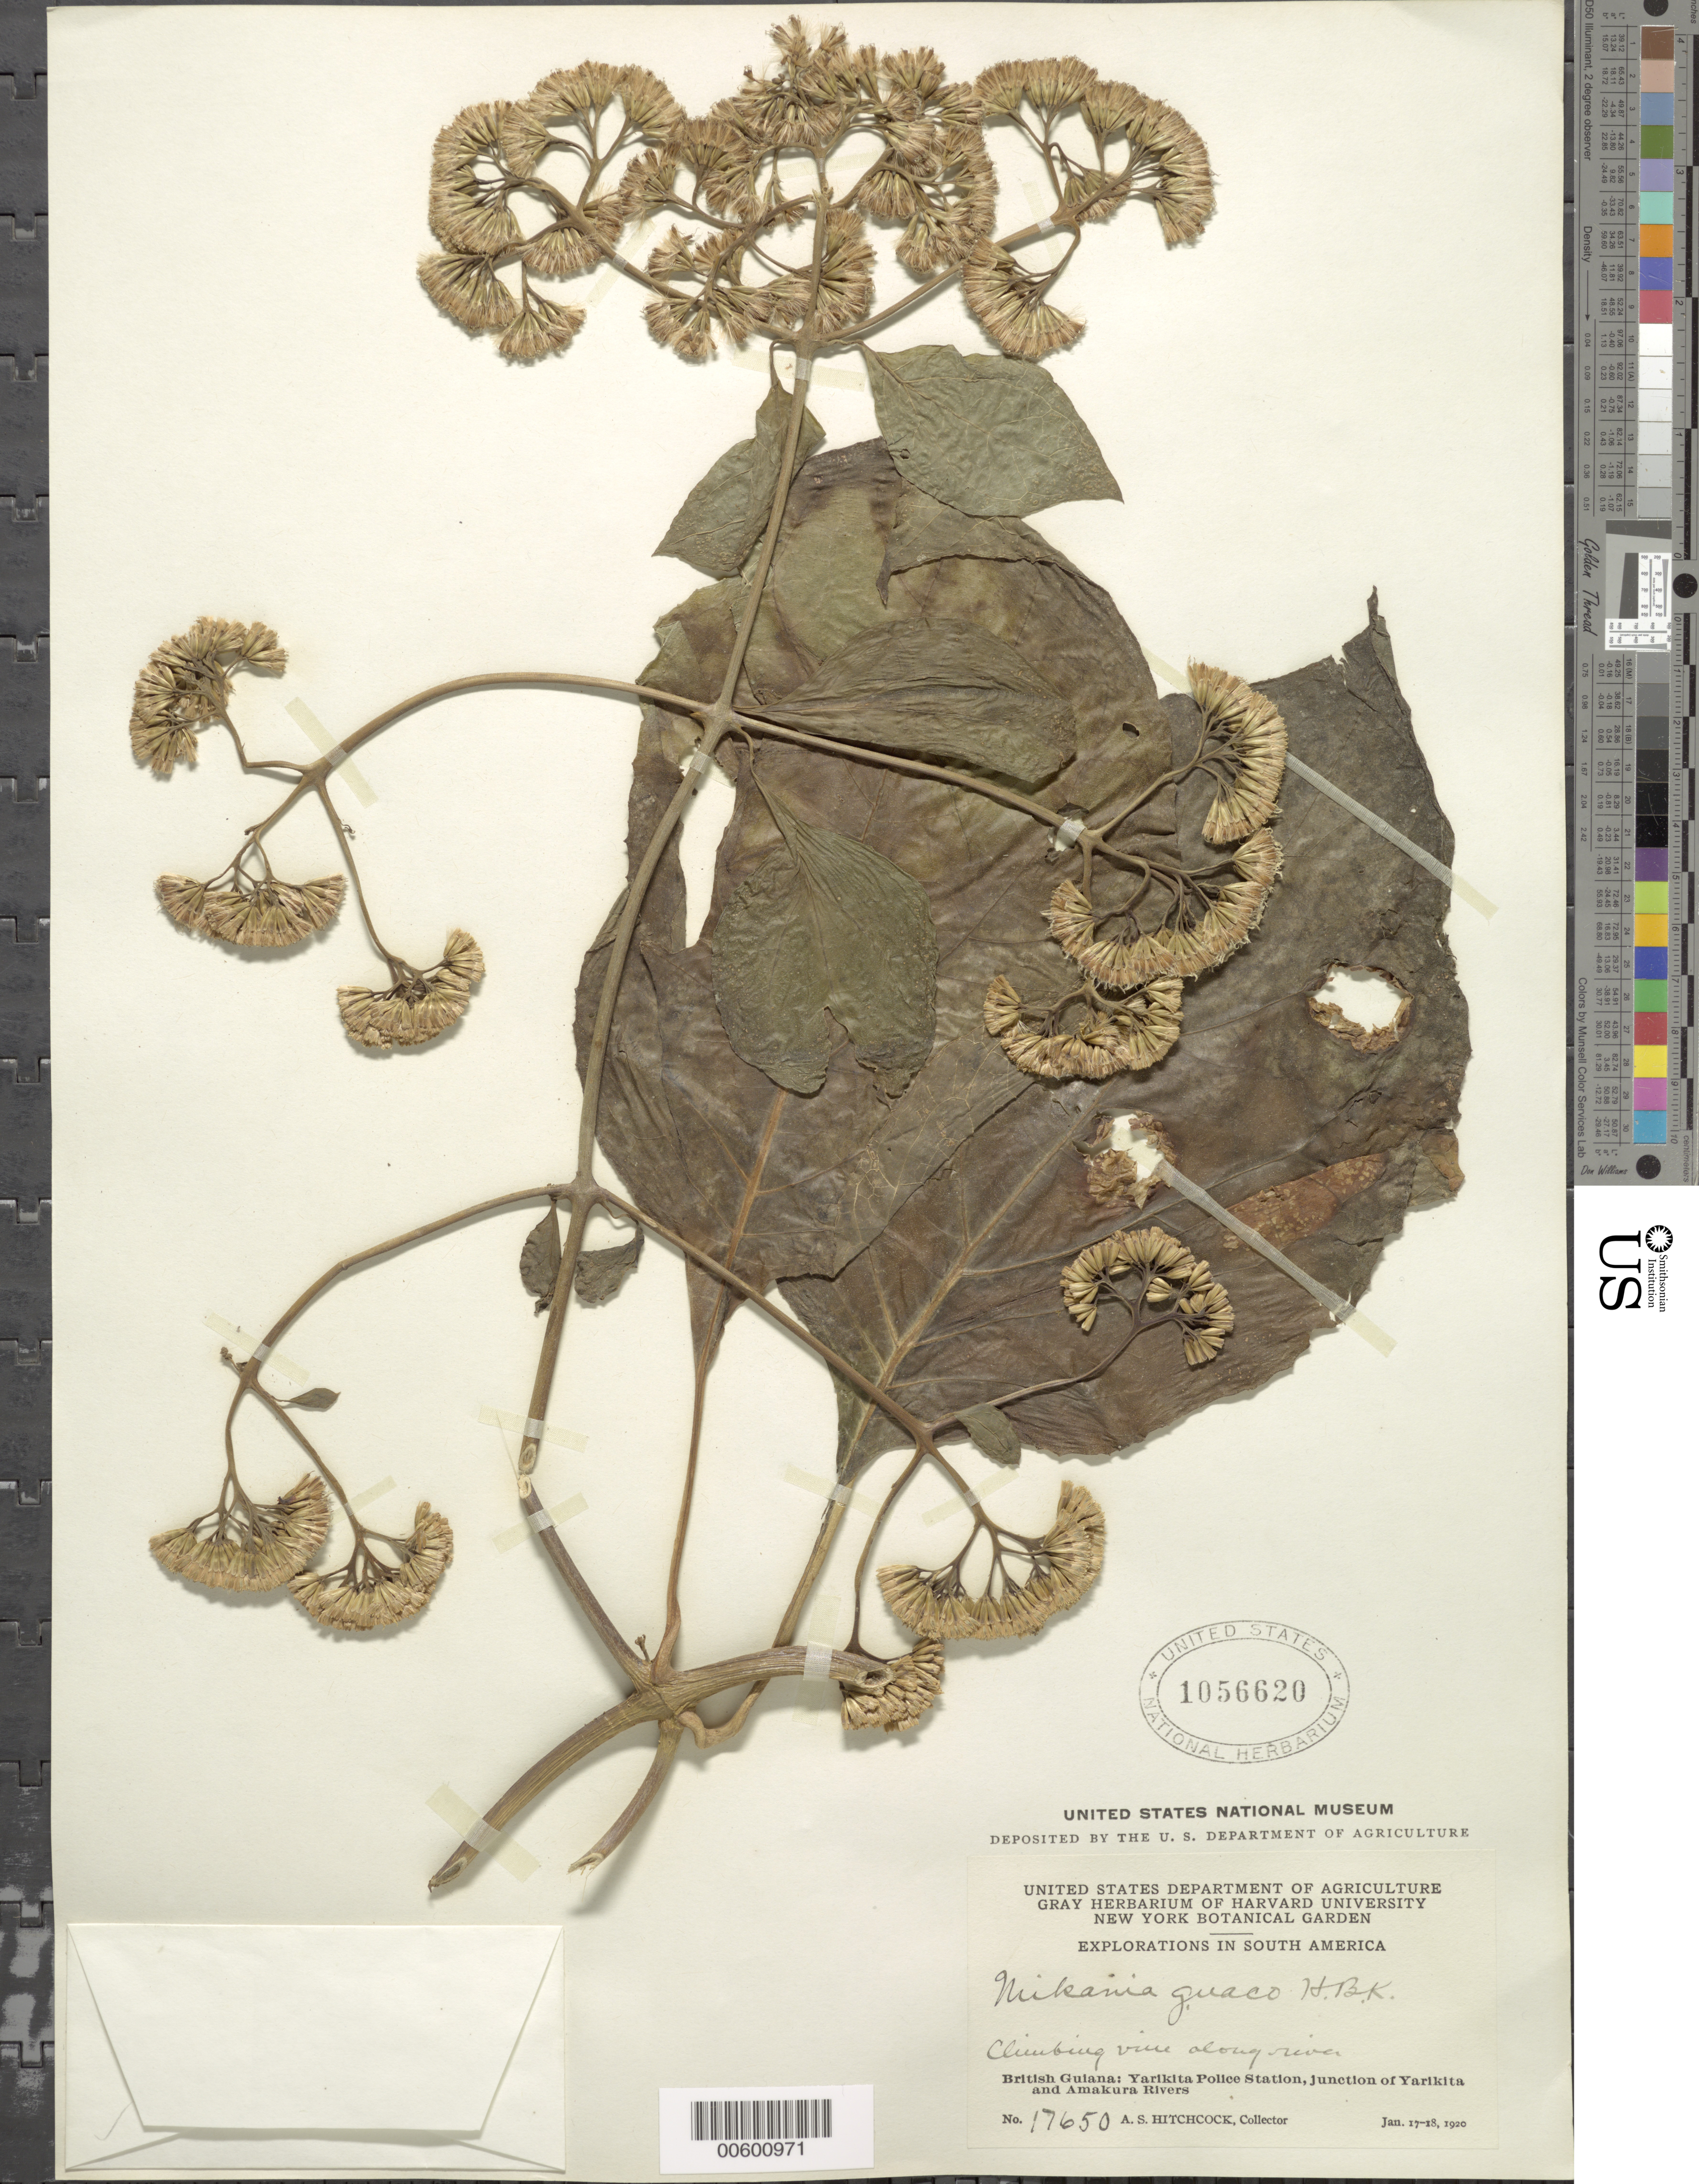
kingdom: Plantae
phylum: Tracheophyta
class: Magnoliopsida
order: Asterales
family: Asteraceae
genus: Mikania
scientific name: Mikania guaco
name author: Humb. & Bonpl.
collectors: A. S. Hitchcock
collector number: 17650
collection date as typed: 17-Jan-20 to 18-Jan-20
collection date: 1920-01-17/1920-01-18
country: Guyana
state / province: Barima-Waini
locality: Yarikita Police Sta., junct. of Yarikita & Amakura Rivers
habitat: Along river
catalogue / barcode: US 1056620